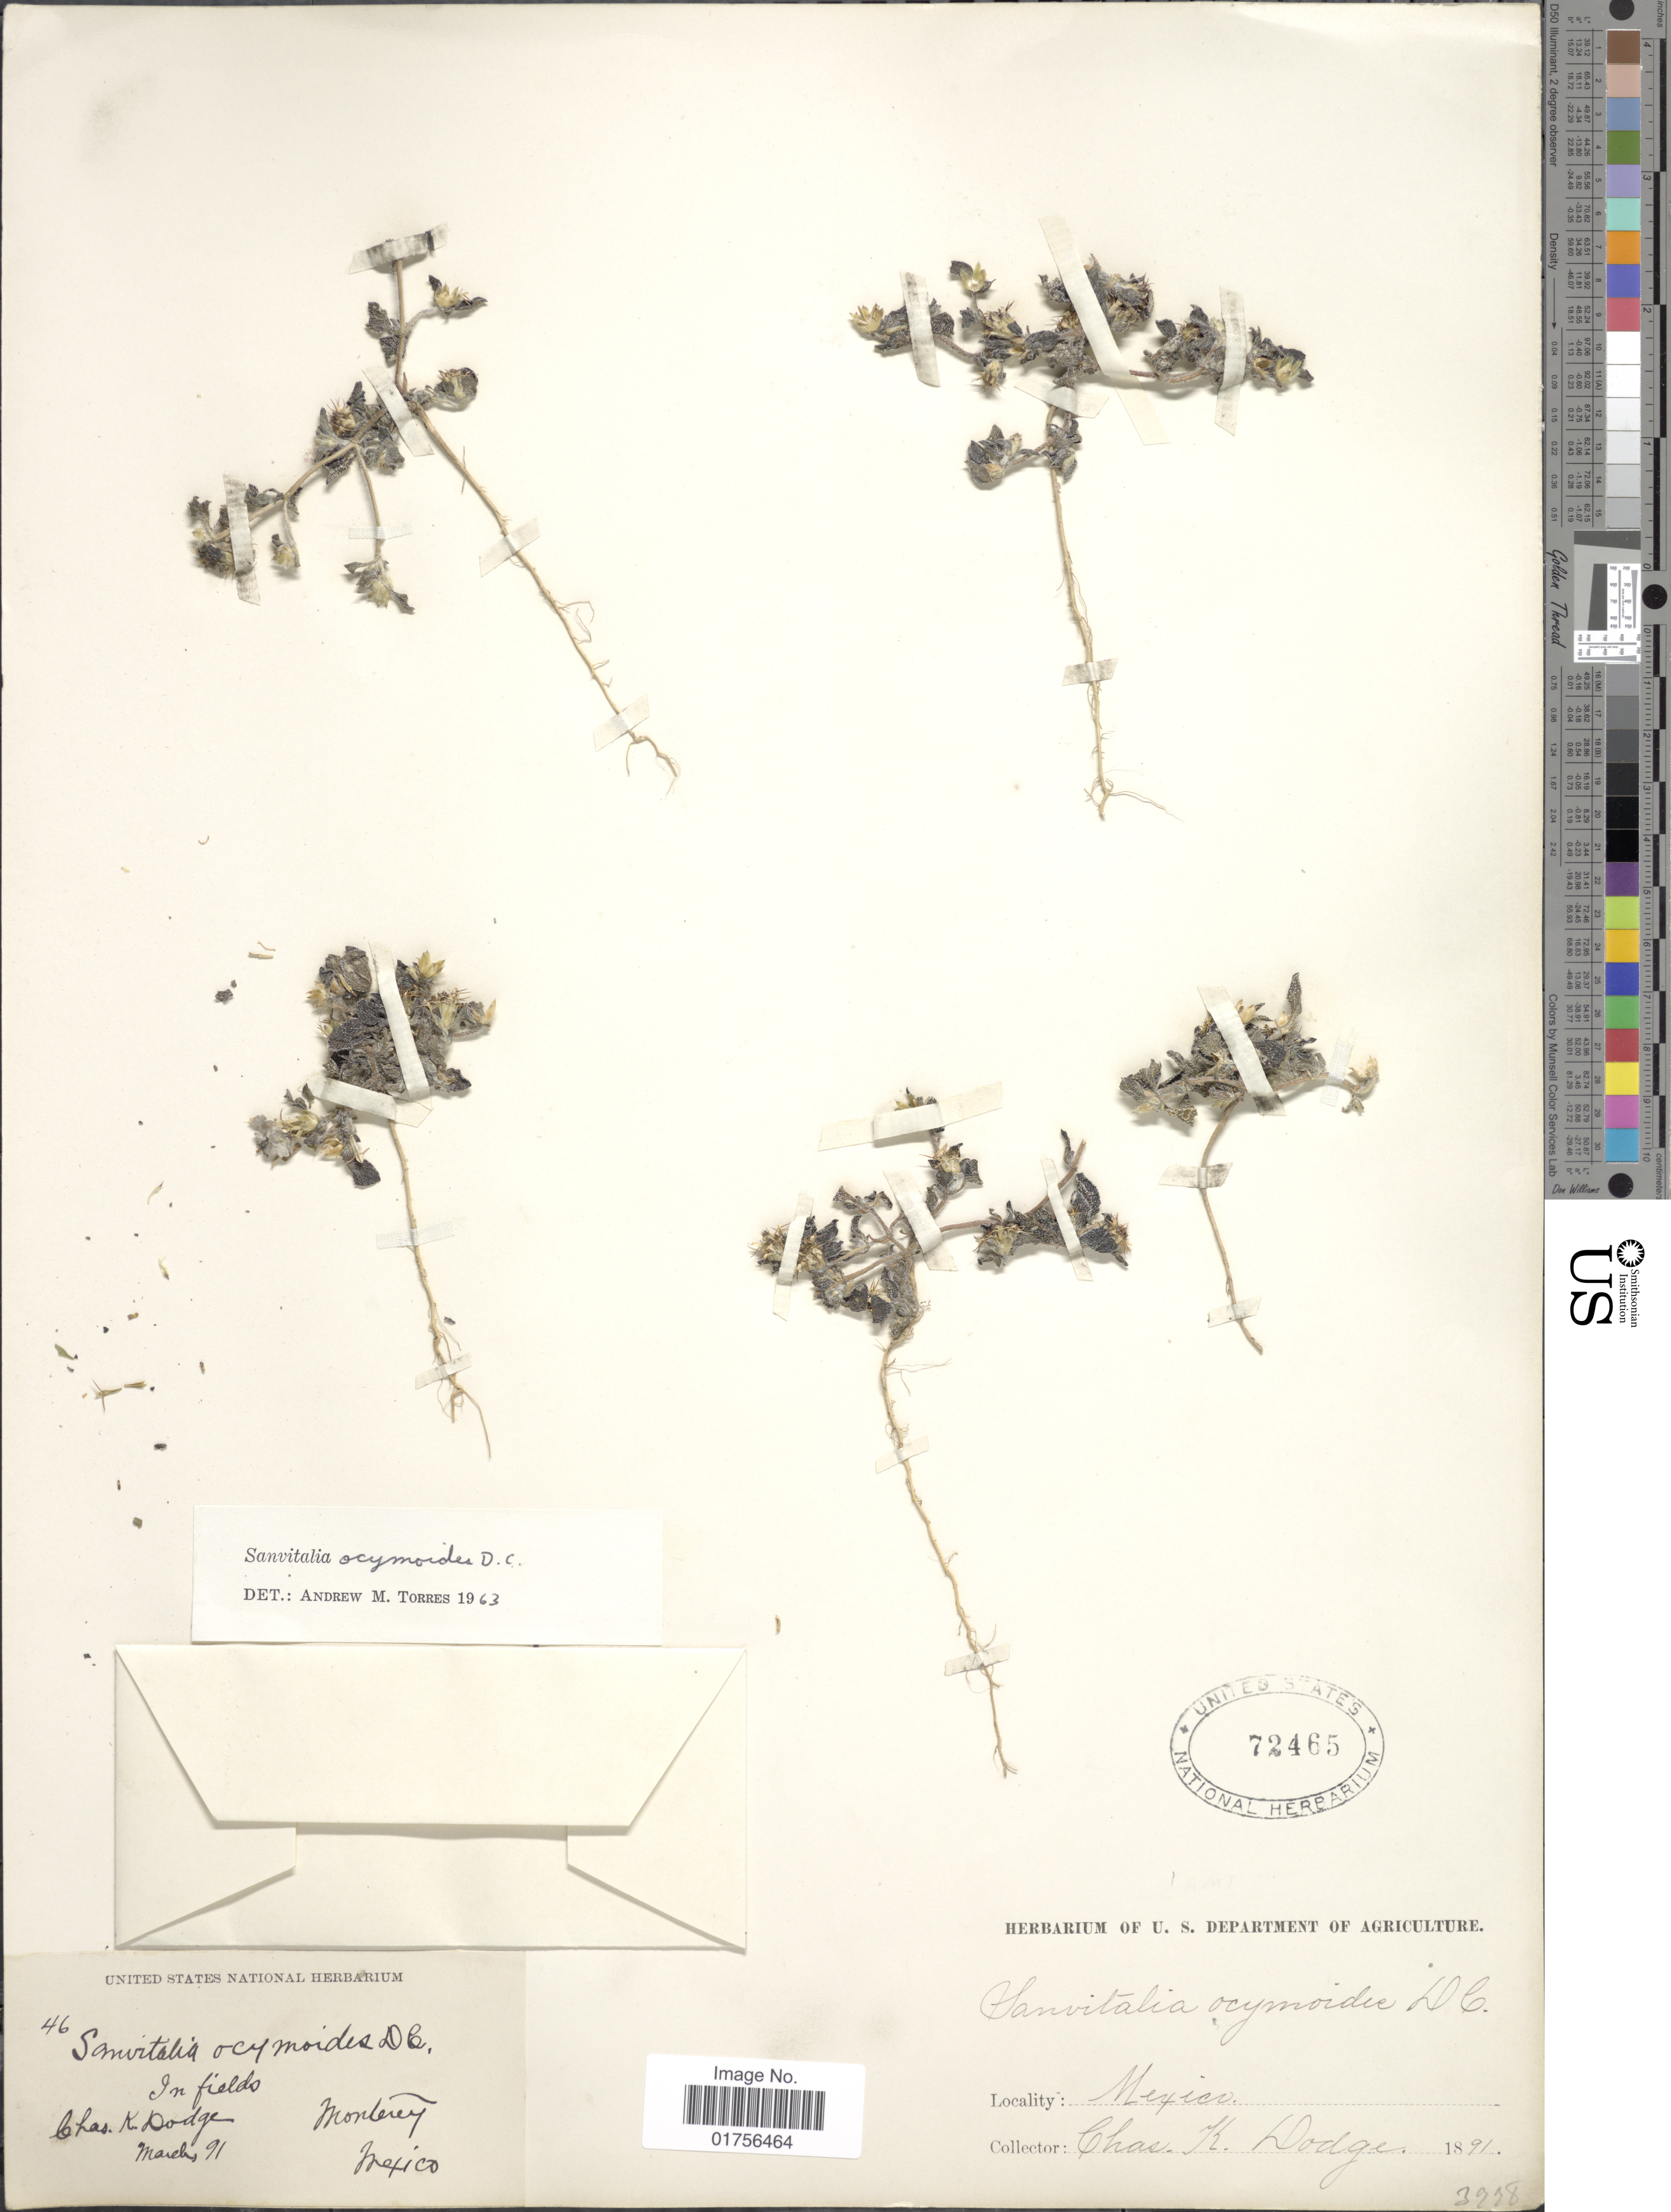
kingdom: Plantae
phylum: Tracheophyta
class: Magnoliopsida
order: Asterales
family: Asteraceae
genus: Sanvitalia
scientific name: Sanvitalia ocymoides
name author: DC.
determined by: Skibicki, Samuel V.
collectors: C. K. Dodge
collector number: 46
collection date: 1891-03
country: Mexico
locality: In fields, Monterey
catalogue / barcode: US 72465